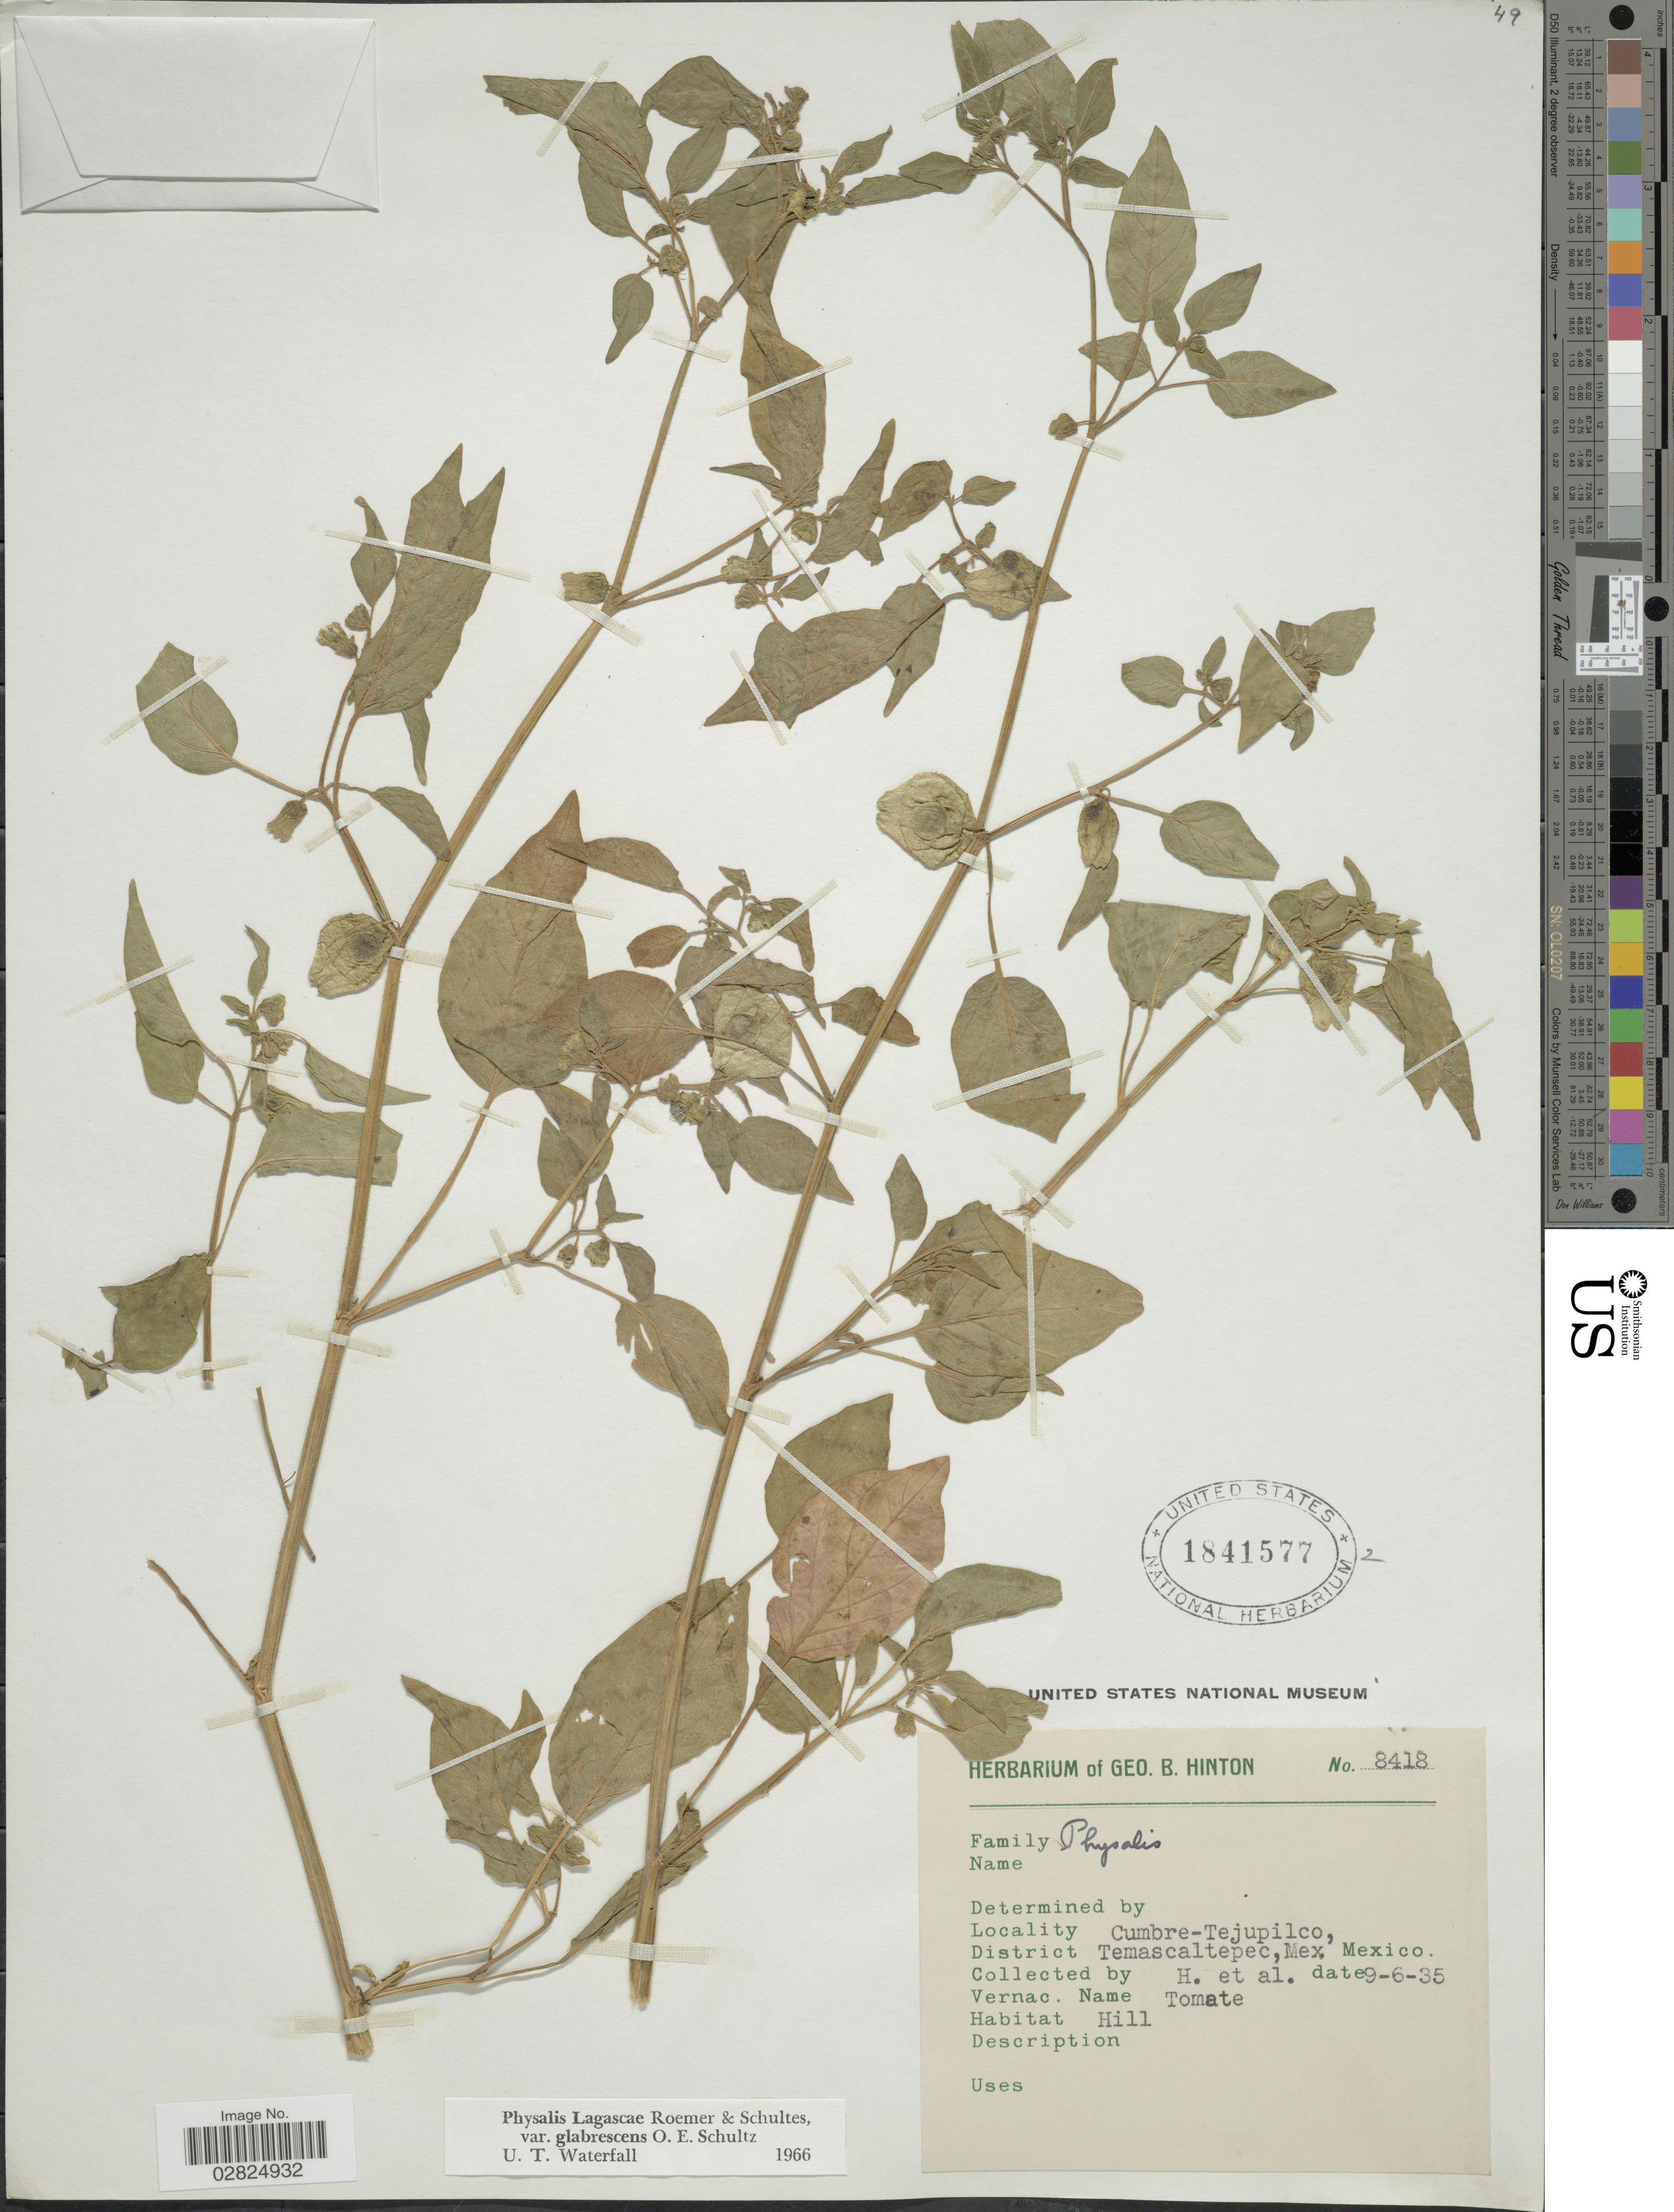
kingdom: Plantae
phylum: Tracheophyta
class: Magnoliopsida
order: Solanales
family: Solanaceae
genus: Physalis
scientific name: Physalis lagascae var. glabrescens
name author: O.E. Schulz in Urb.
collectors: G. B. Hinton & et al.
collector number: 8418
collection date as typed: Transcribed d/m/y: 9/6/35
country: Mexico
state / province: México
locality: Cumbre-Tejupilco. District Temascaltepec.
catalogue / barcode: US 1841577